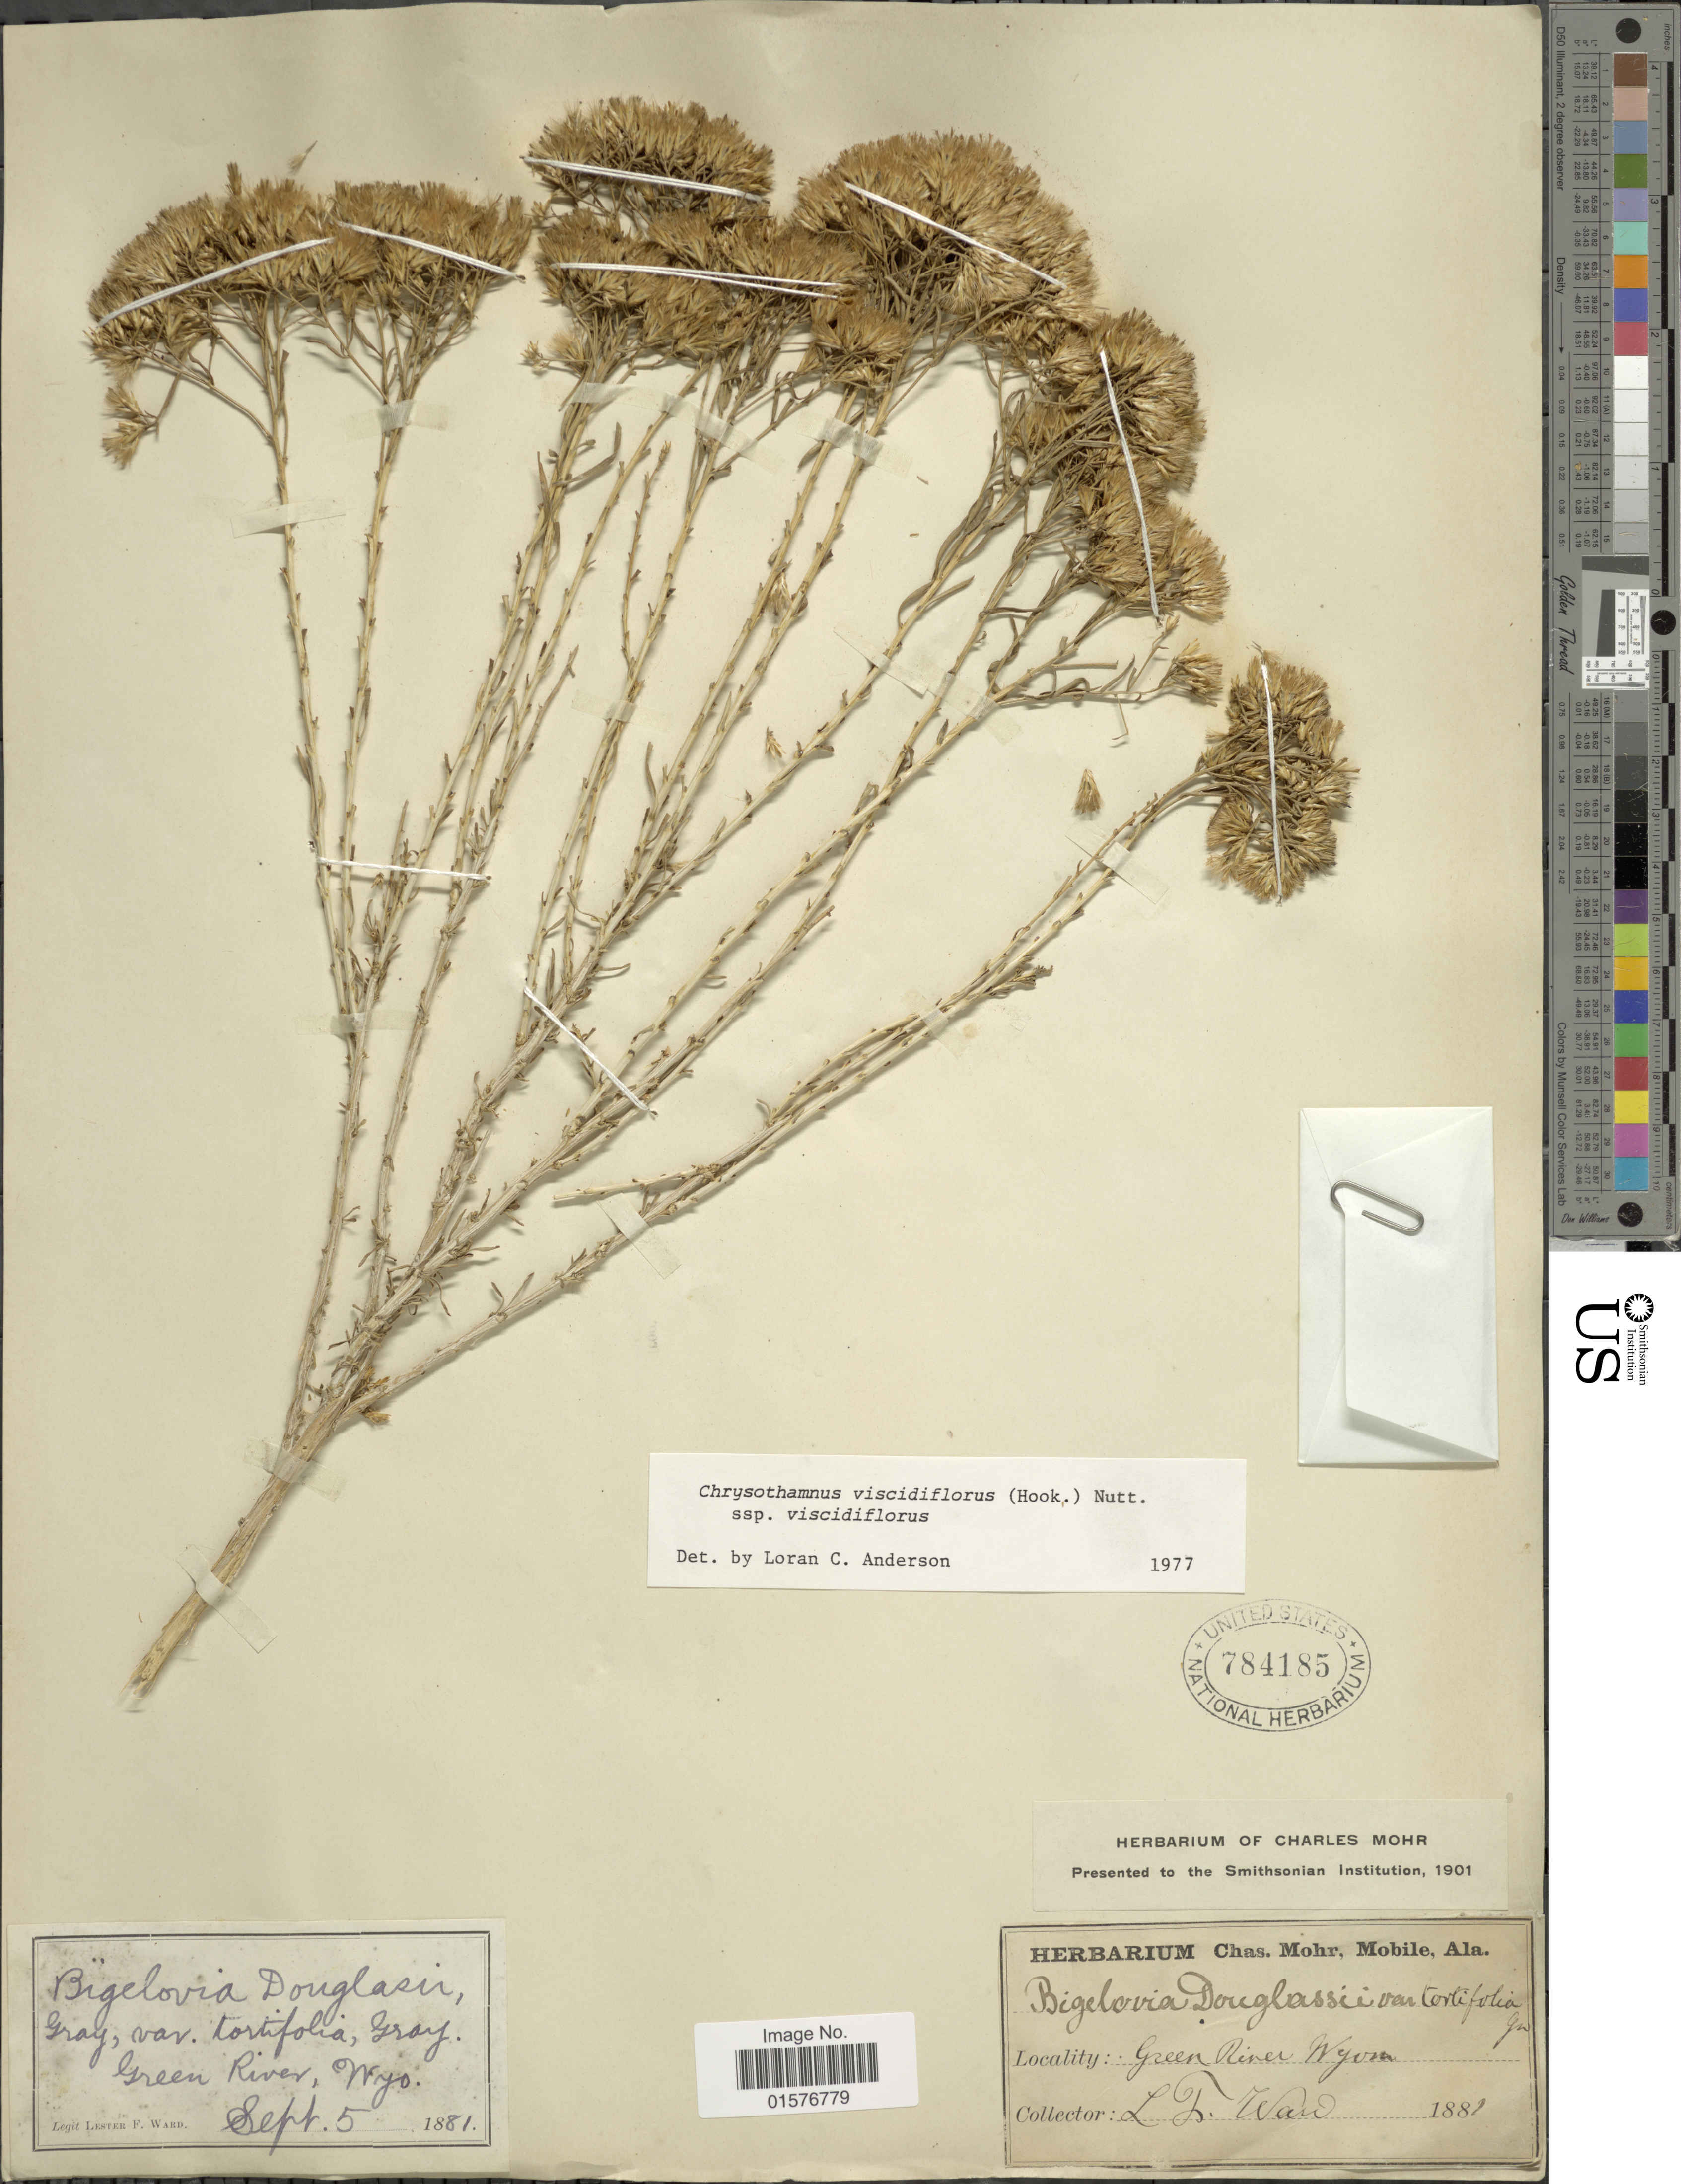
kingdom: Plantae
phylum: Tracheophyta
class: Magnoliopsida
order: Asterales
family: Asteraceae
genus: Chrysothamnus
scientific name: Chrysothamnus viscidiflorus subsp. viscidiflorus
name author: (Hook.) Nutt.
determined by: Urbatsch, Lowell E., Curator (LSU), Louisiana State University (UNITED STATES)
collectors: L. F. Ward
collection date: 1881-09-05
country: United States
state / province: Wyoming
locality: Green River, Wyo.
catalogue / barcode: US 784185